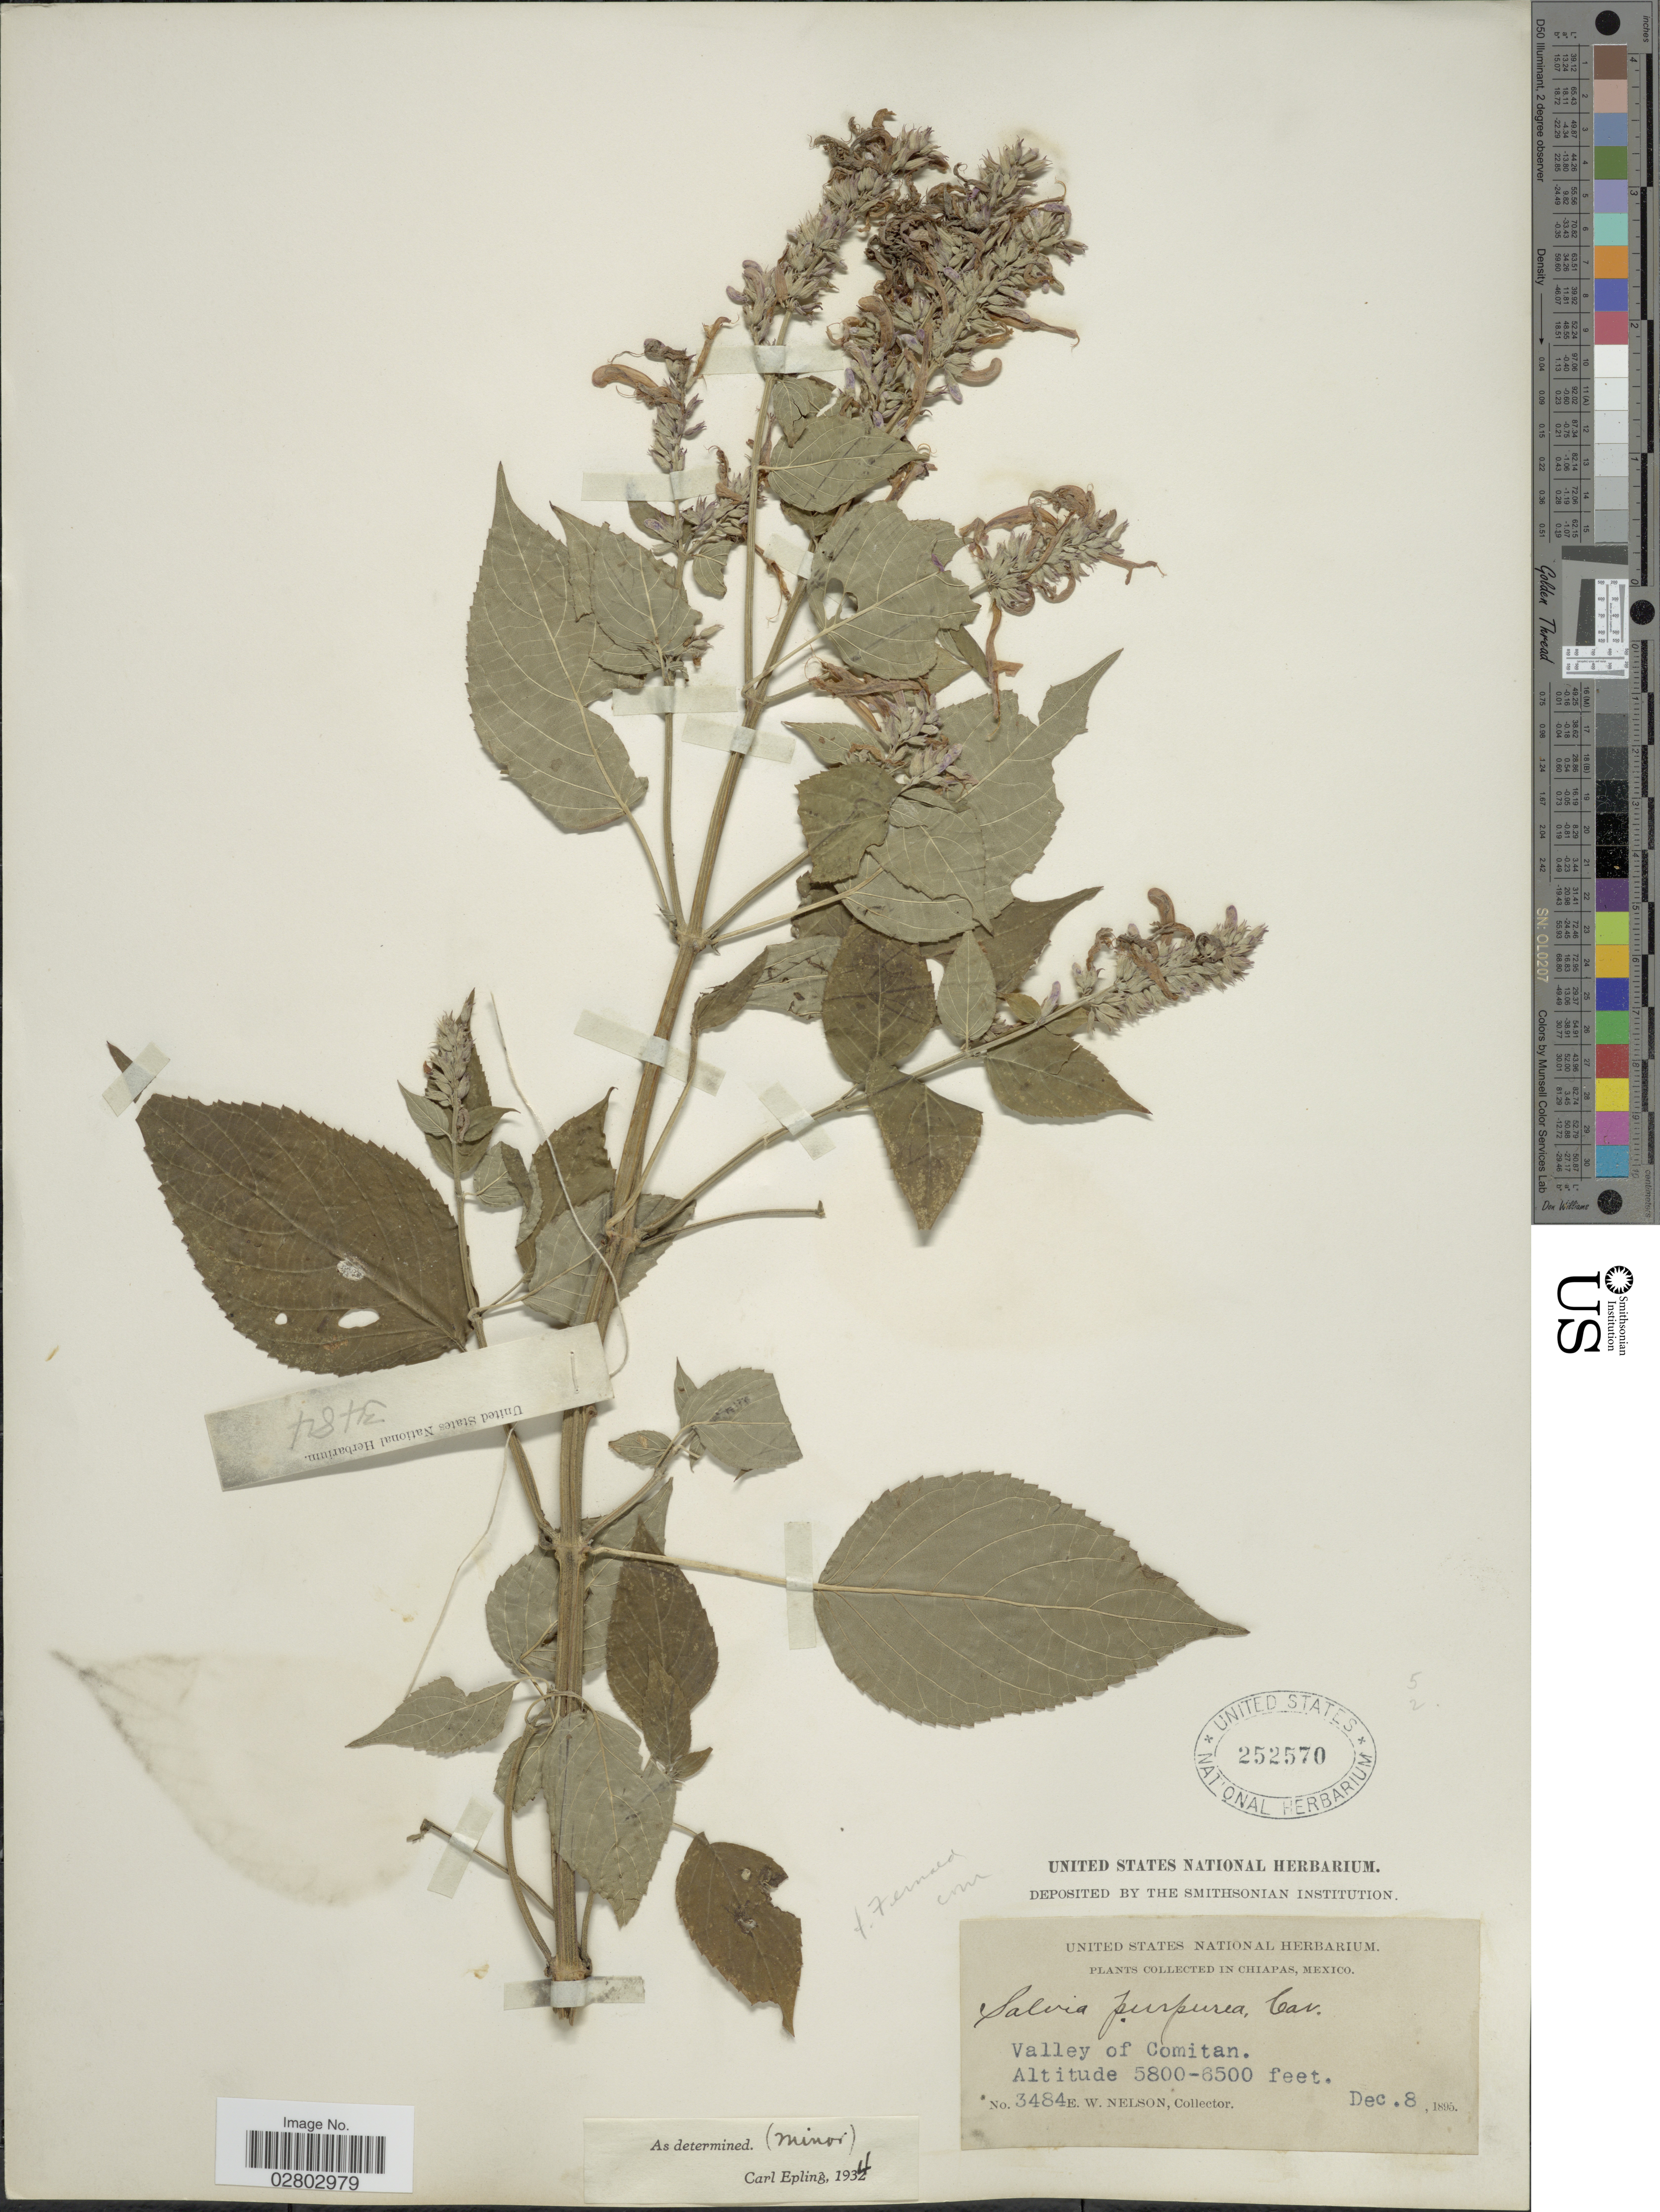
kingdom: Plantae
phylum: Tracheophyta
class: Magnoliopsida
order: Lamiales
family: Lamiaceae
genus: Salvia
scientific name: Salvia purpurea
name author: Cav.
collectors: E. W. Nelson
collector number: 3484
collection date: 1895-12-08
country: Mexico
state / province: Chiapas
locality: Valley of Comitan.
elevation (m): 1768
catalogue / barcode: US 252570